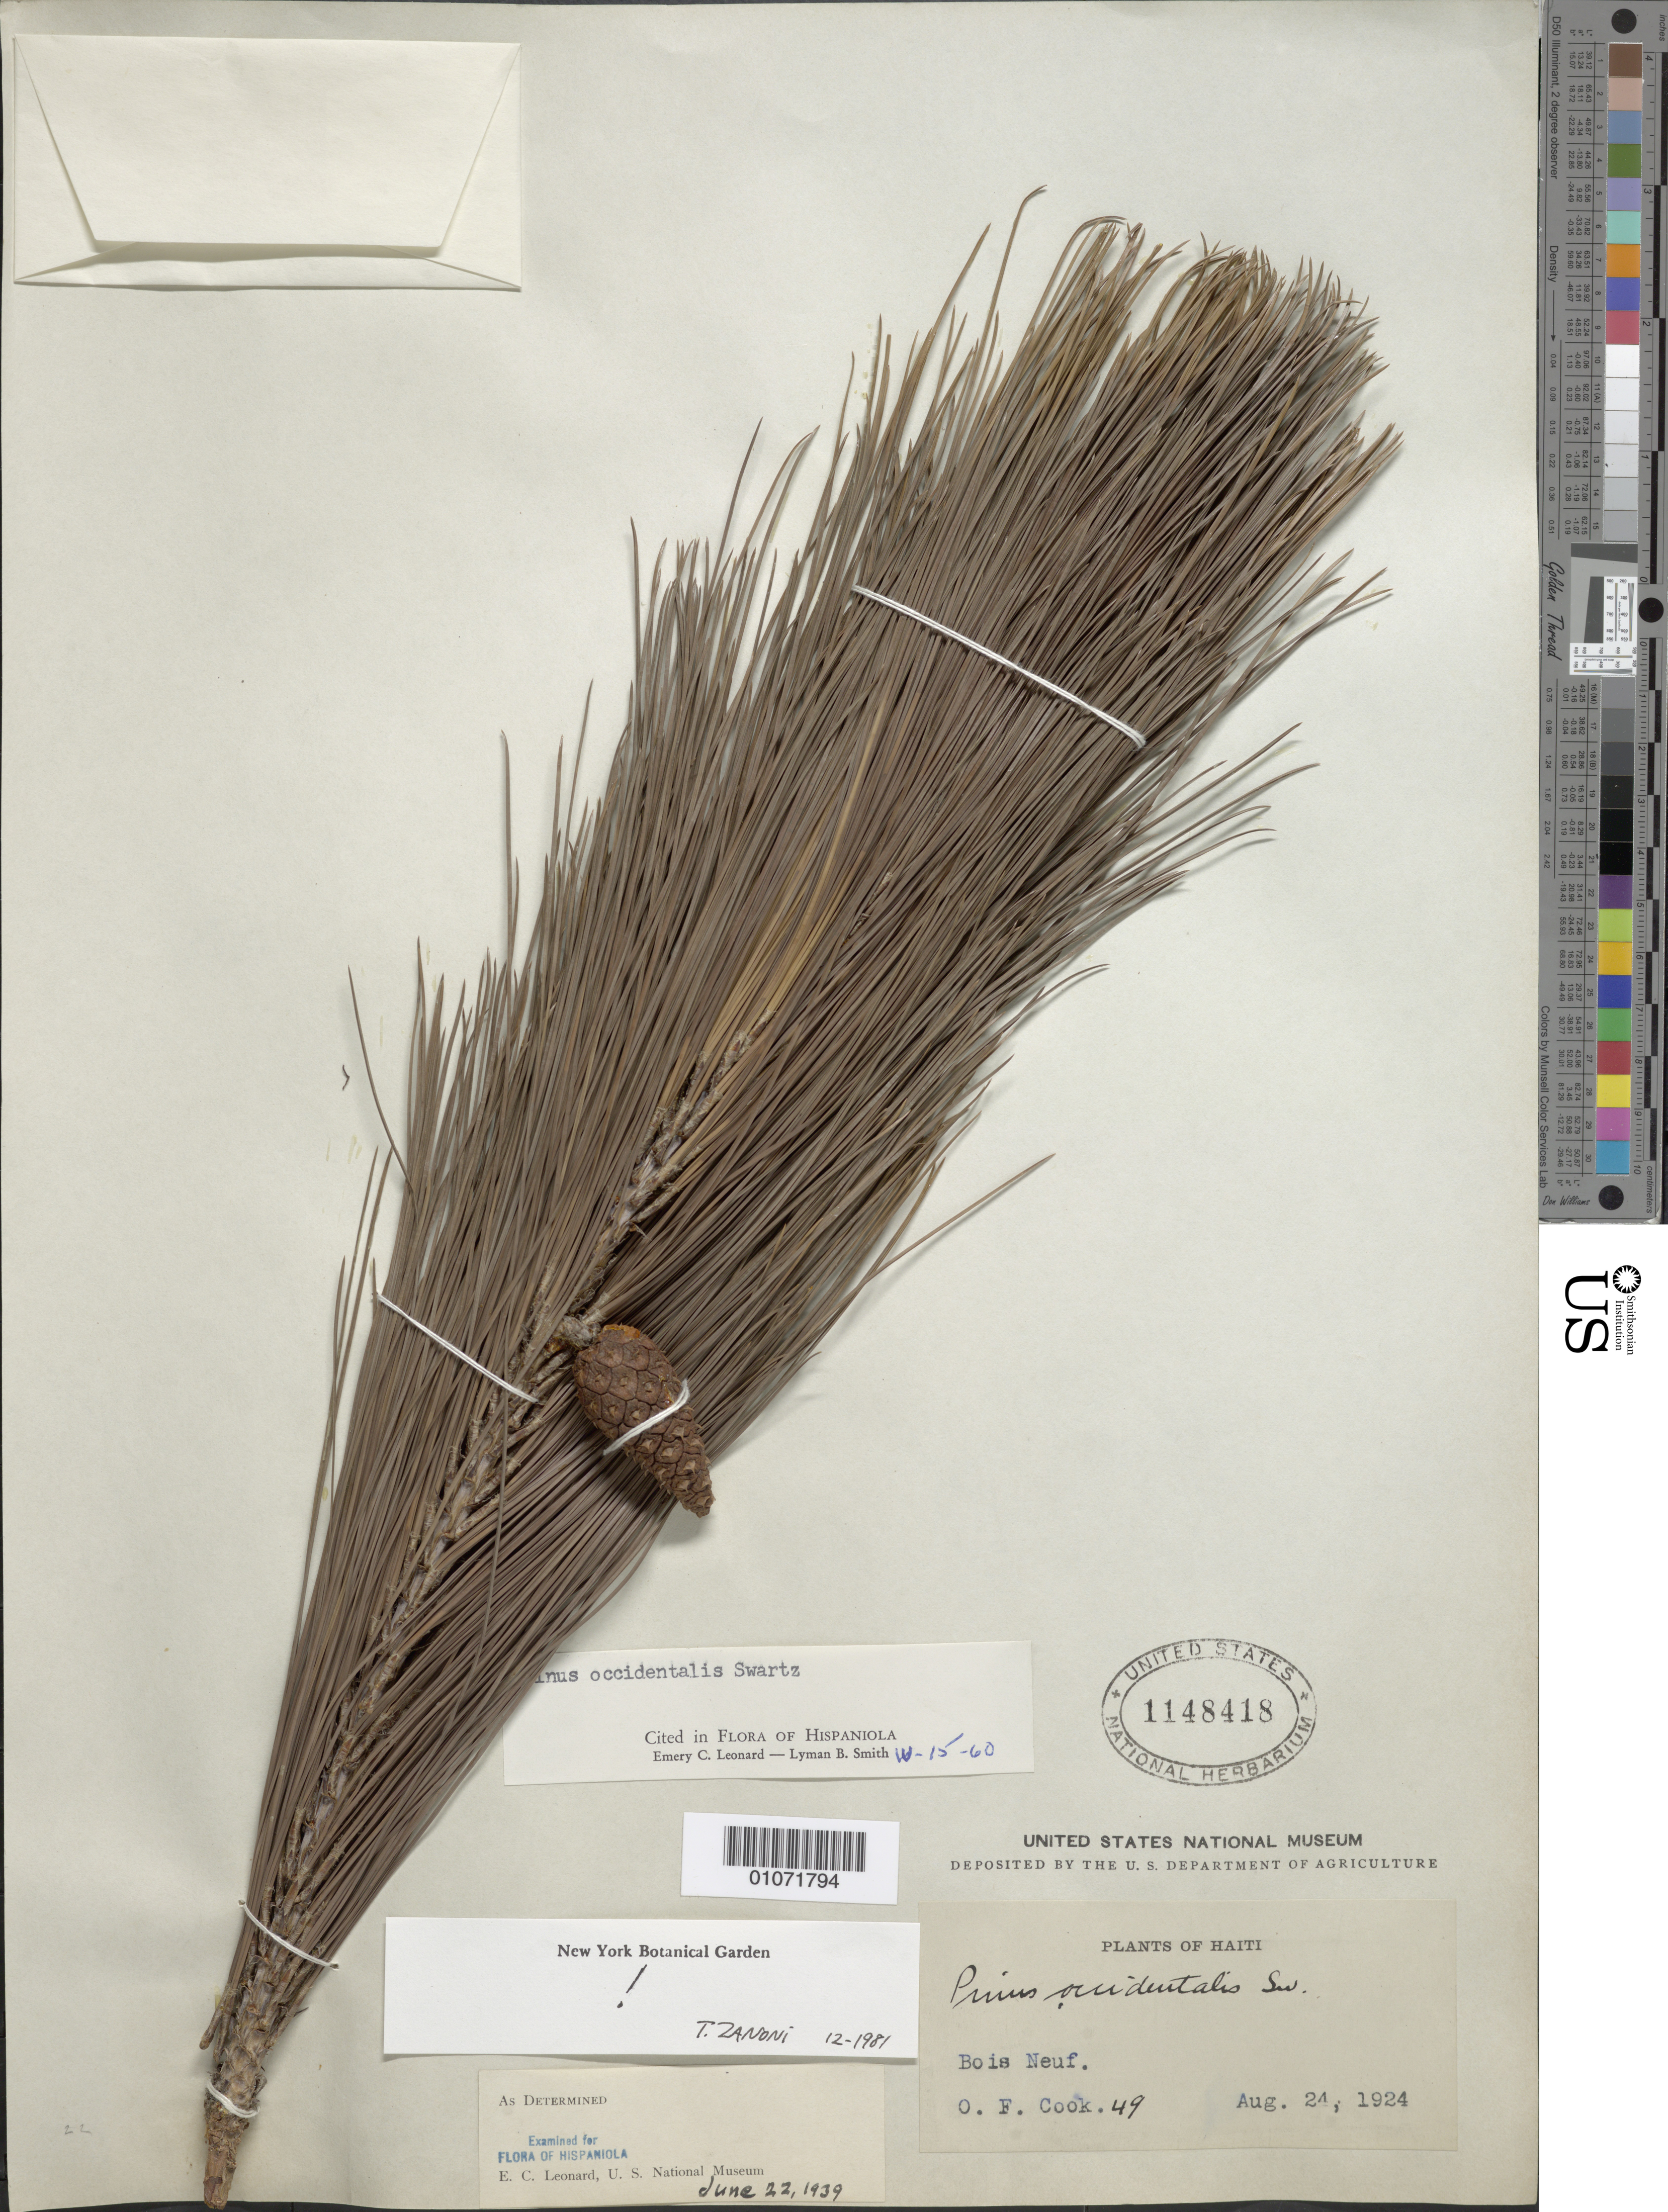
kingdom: Plantae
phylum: Tracheophyta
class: Pinopsida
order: Pinales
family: Pinaceae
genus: Pinus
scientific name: Pinus occidentalis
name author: Sw.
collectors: O. F. Cook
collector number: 49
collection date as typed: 24 Aug 1924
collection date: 1924-08-24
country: Haiti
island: Hispaniola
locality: Bois Neuf.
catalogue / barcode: US 1148418